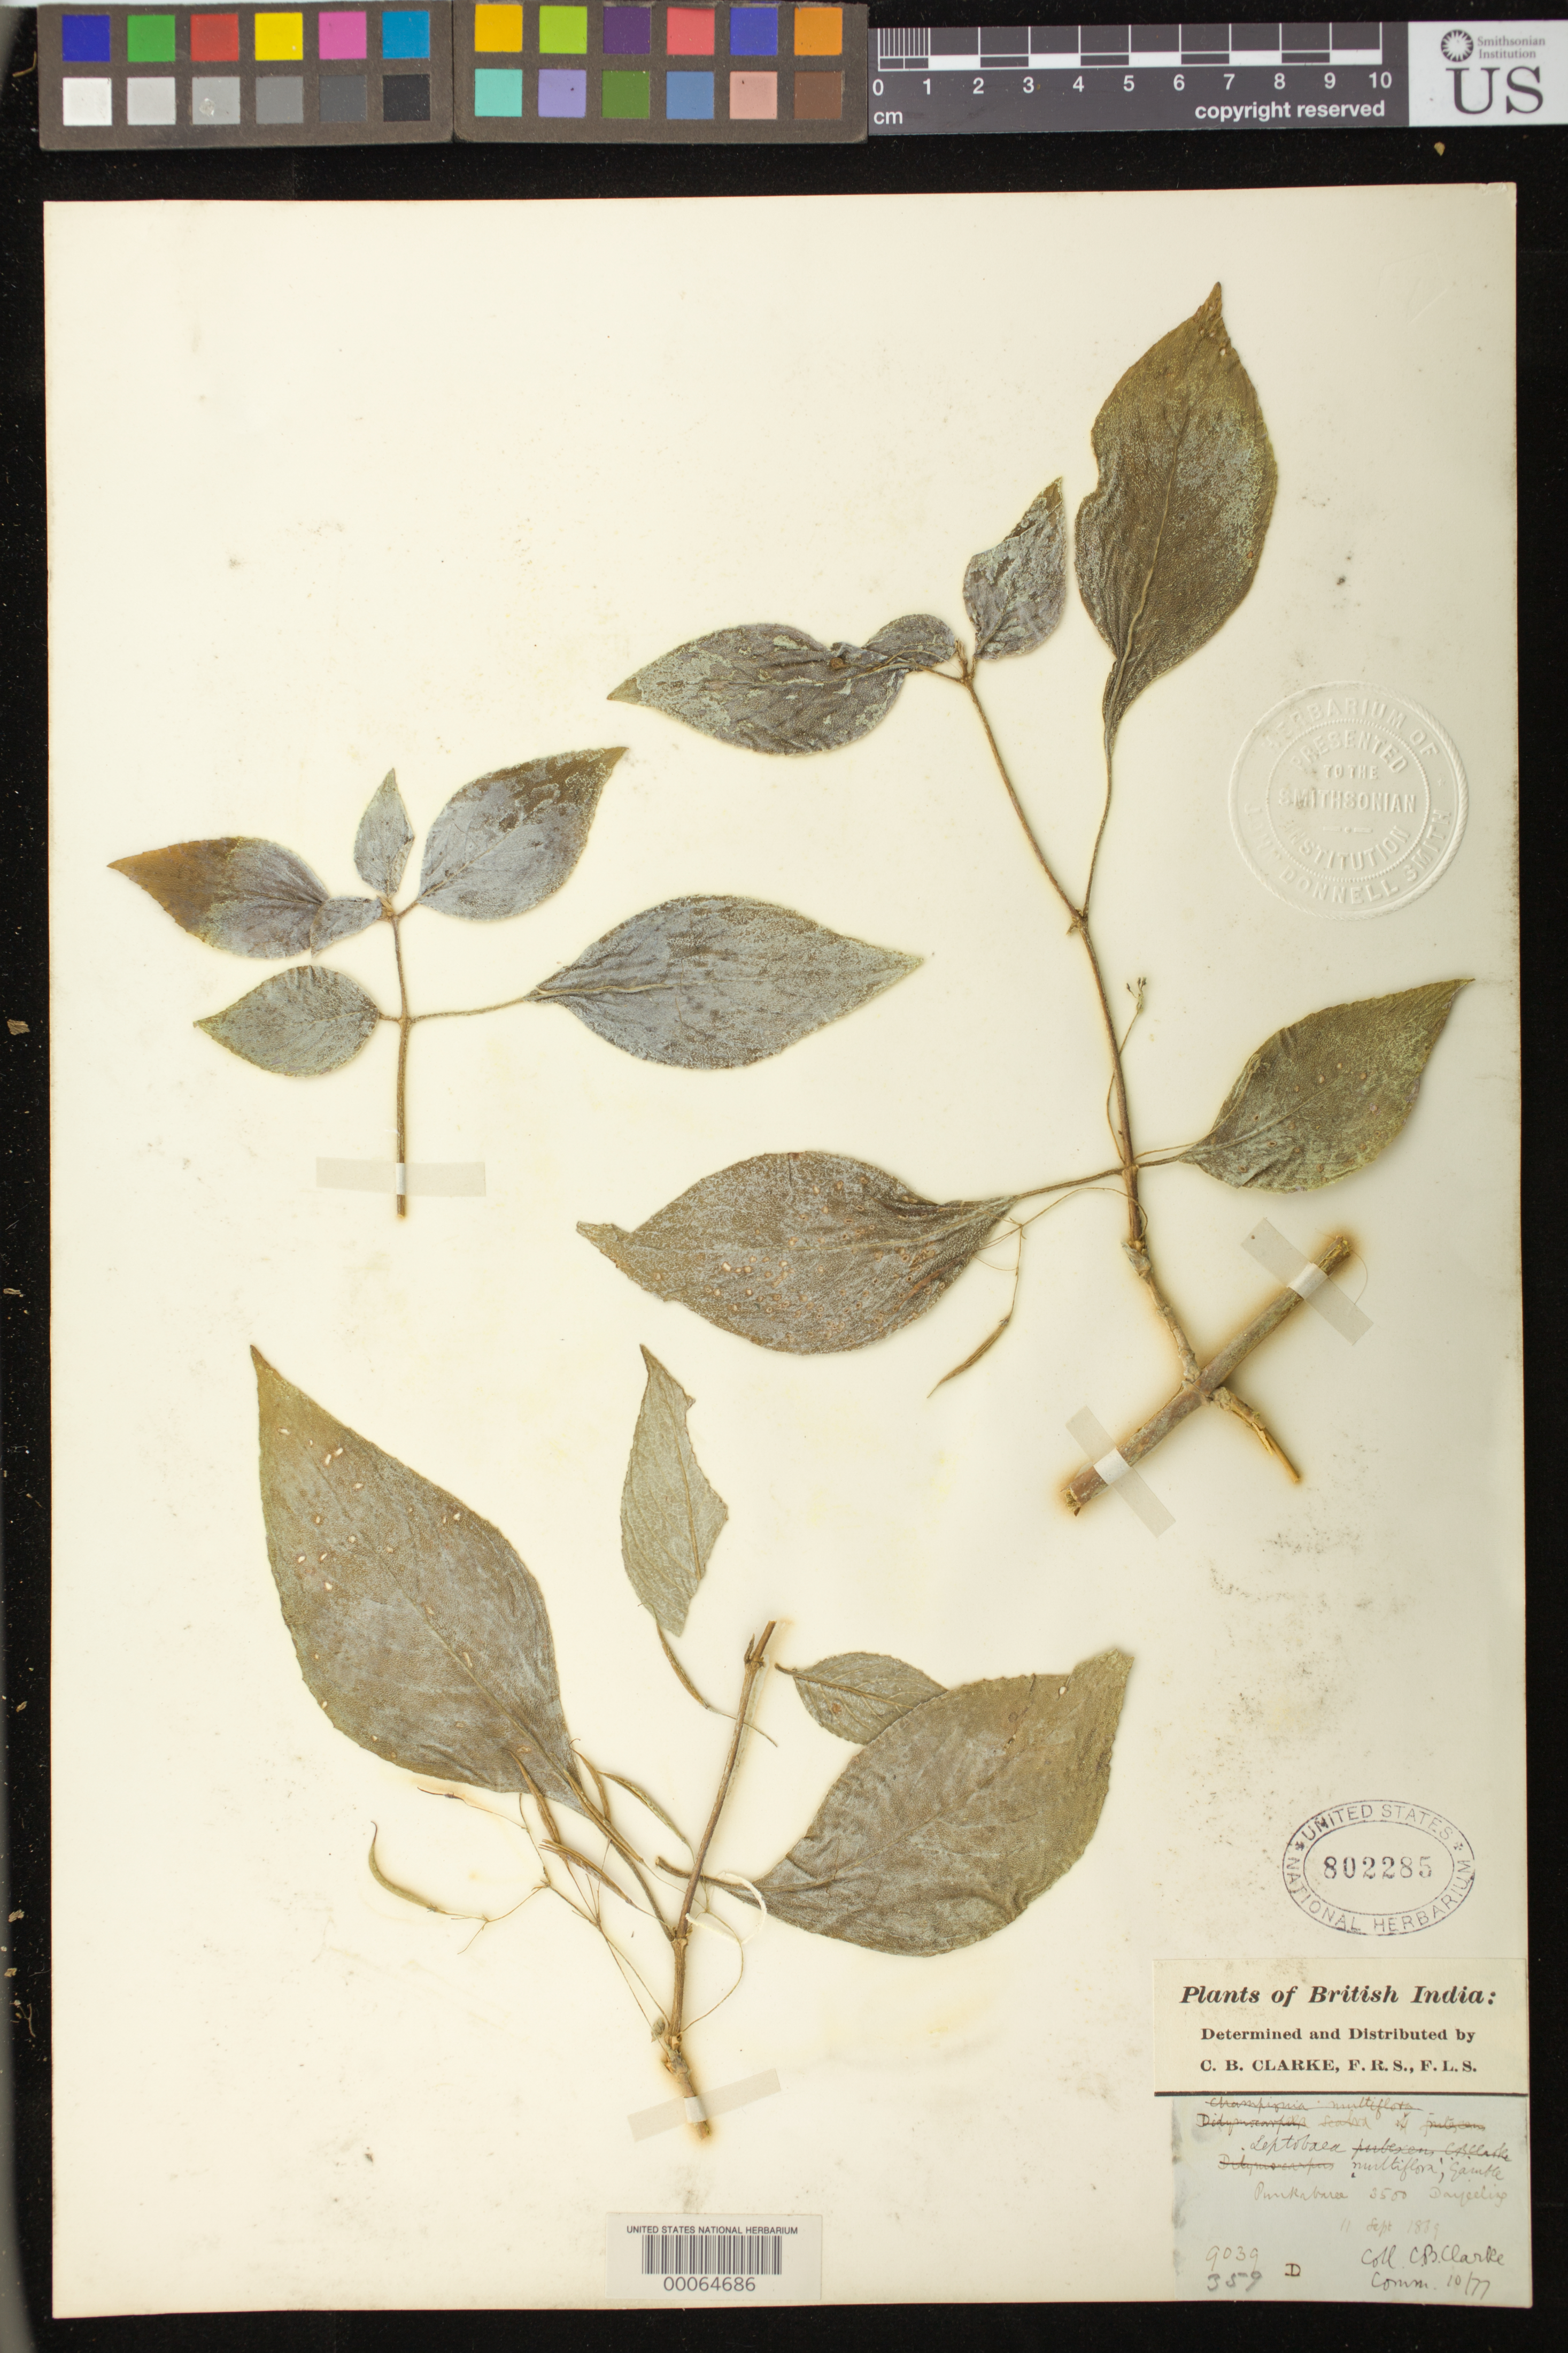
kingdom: Plantae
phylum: Tracheophyta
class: Magnoliopsida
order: Lamiales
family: Gesneriaceae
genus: Leptoboea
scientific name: Leptoboea multiflora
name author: (C.B. Clarke) Gamble ex C.B. Clarke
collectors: C. B. Clarke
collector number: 9039 D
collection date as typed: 11 Sep 1889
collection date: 1889-09-11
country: India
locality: Punkabaree, daijeeling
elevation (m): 3500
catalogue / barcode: US 802285